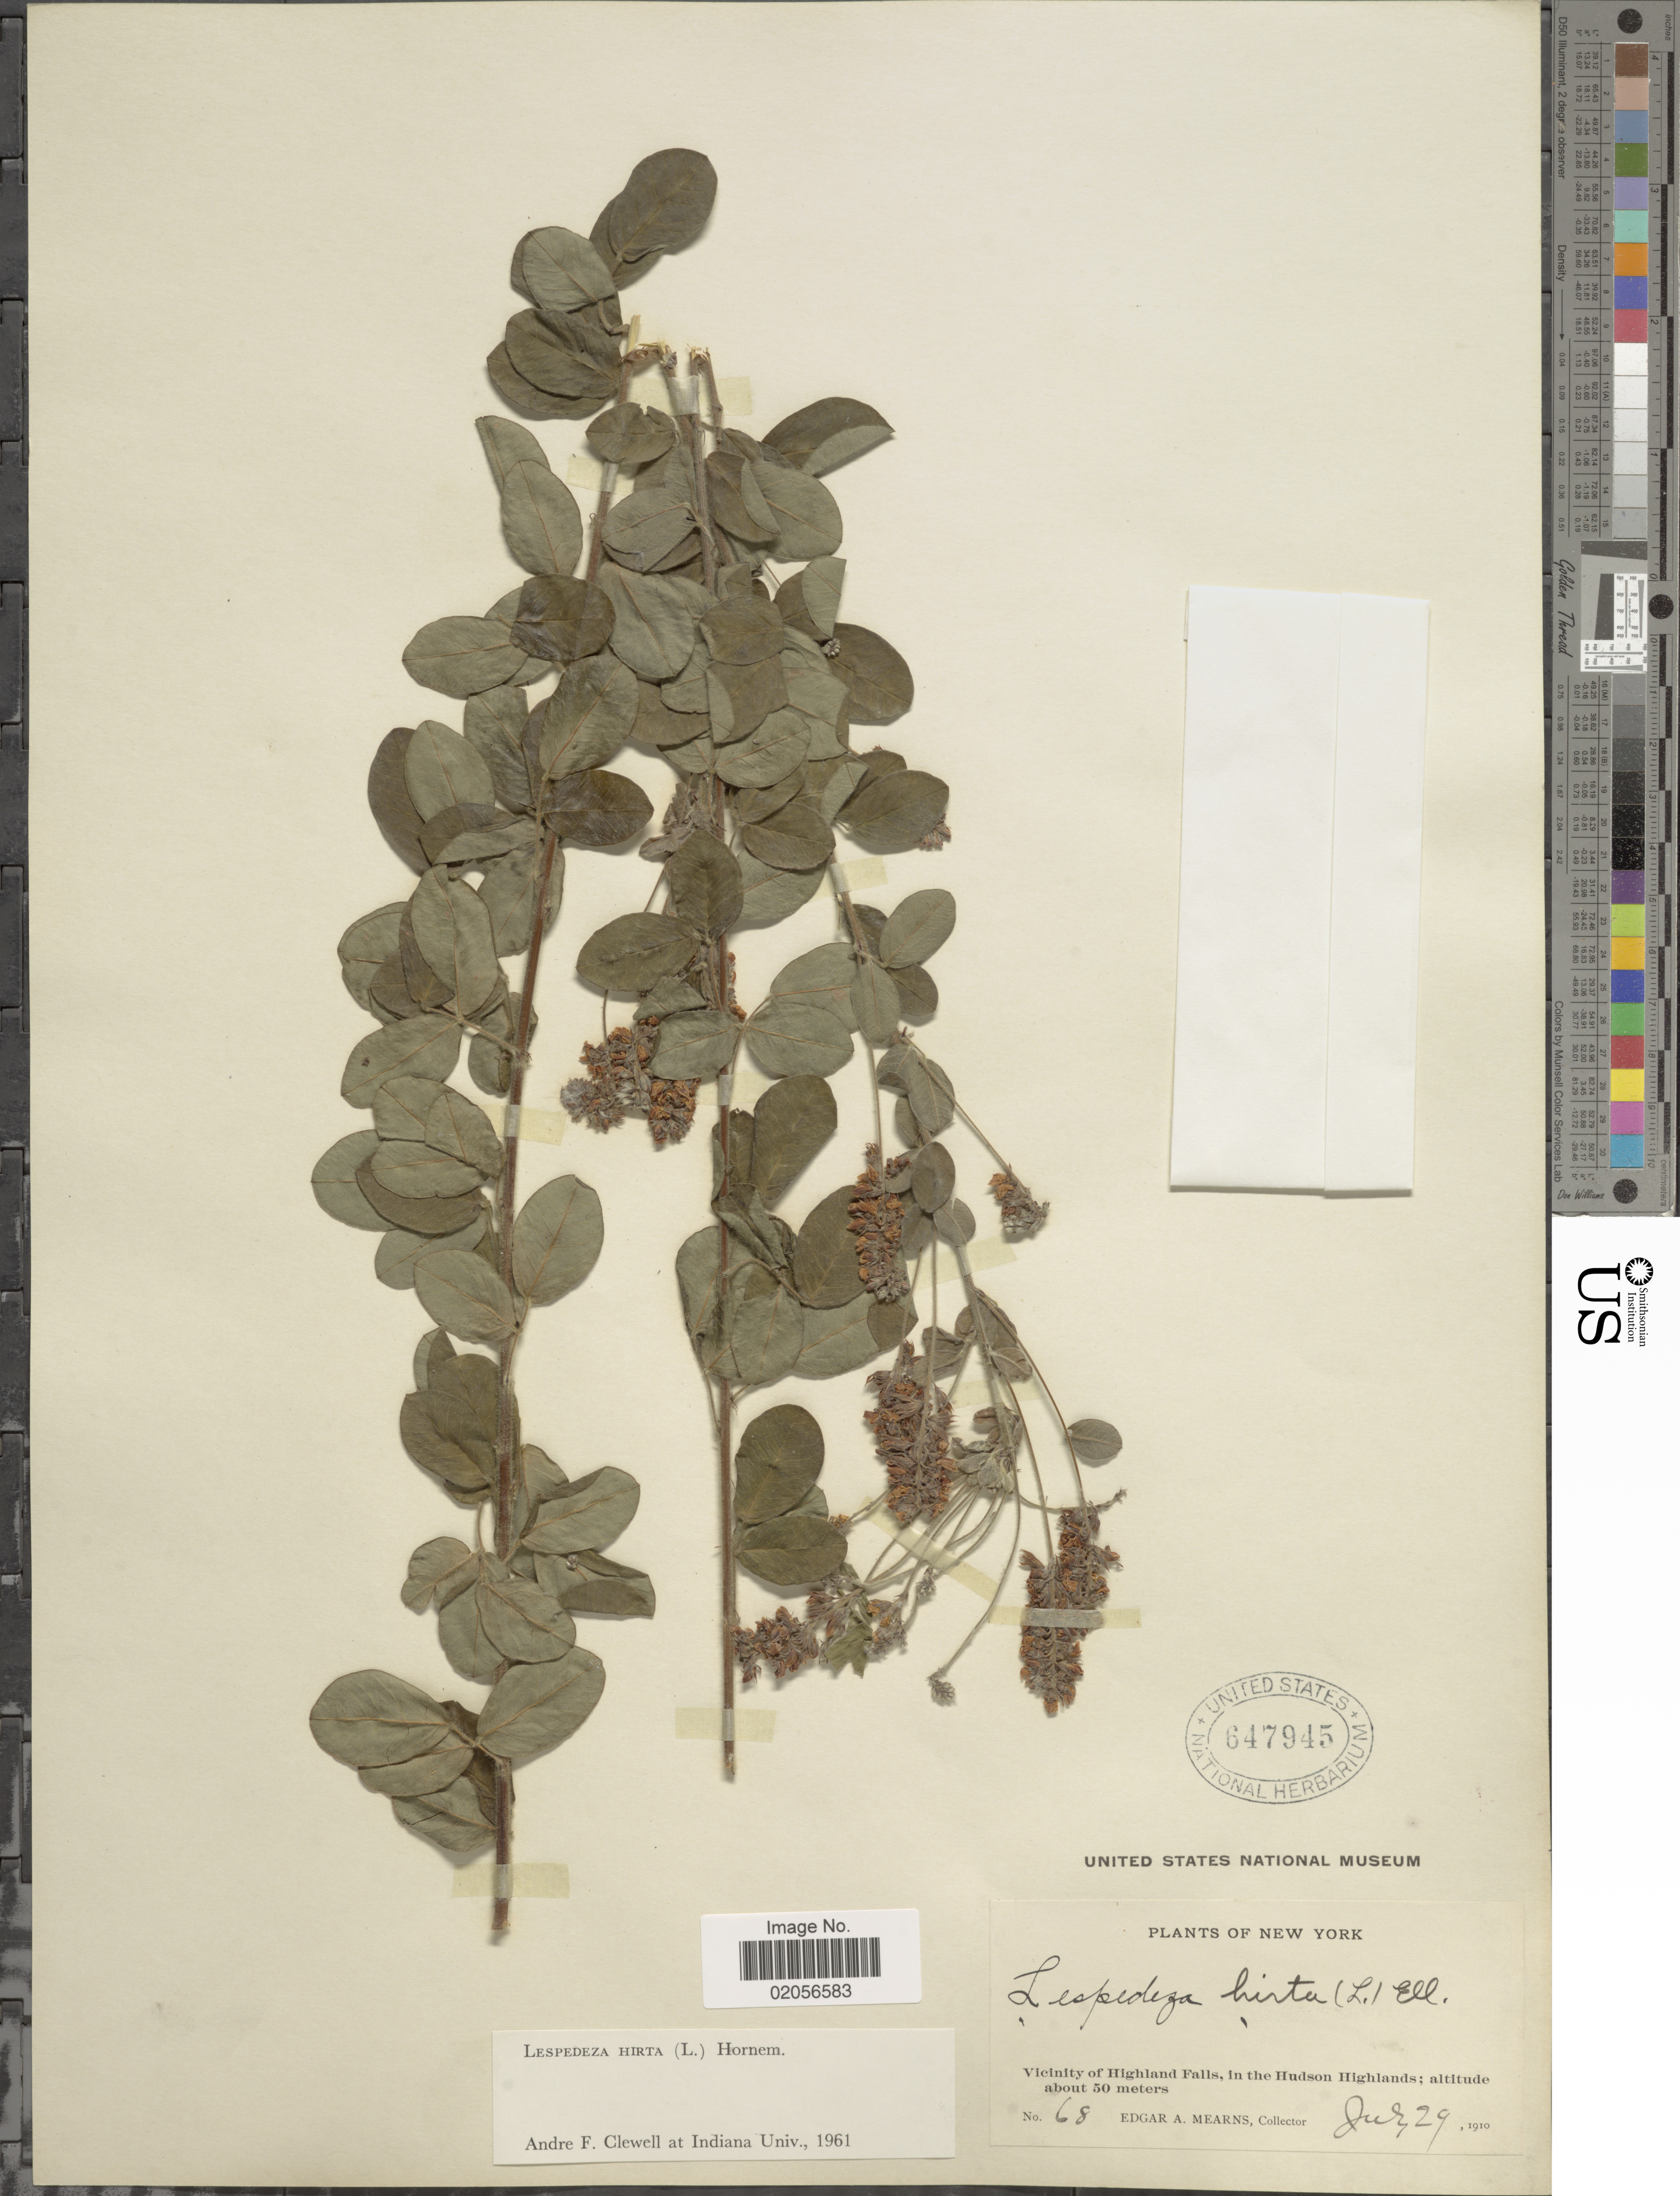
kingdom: Plantae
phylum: Tracheophyta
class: Magnoliopsida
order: Fabales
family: Fabaceae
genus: Lespedeza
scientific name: Lespedeza hirta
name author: (L.) Hornem.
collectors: E. A. Mearns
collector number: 68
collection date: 1910-07-29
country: United States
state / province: New York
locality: Vicinity of Highlands Falls, in the Hudson Highlands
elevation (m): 50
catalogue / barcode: US 647945